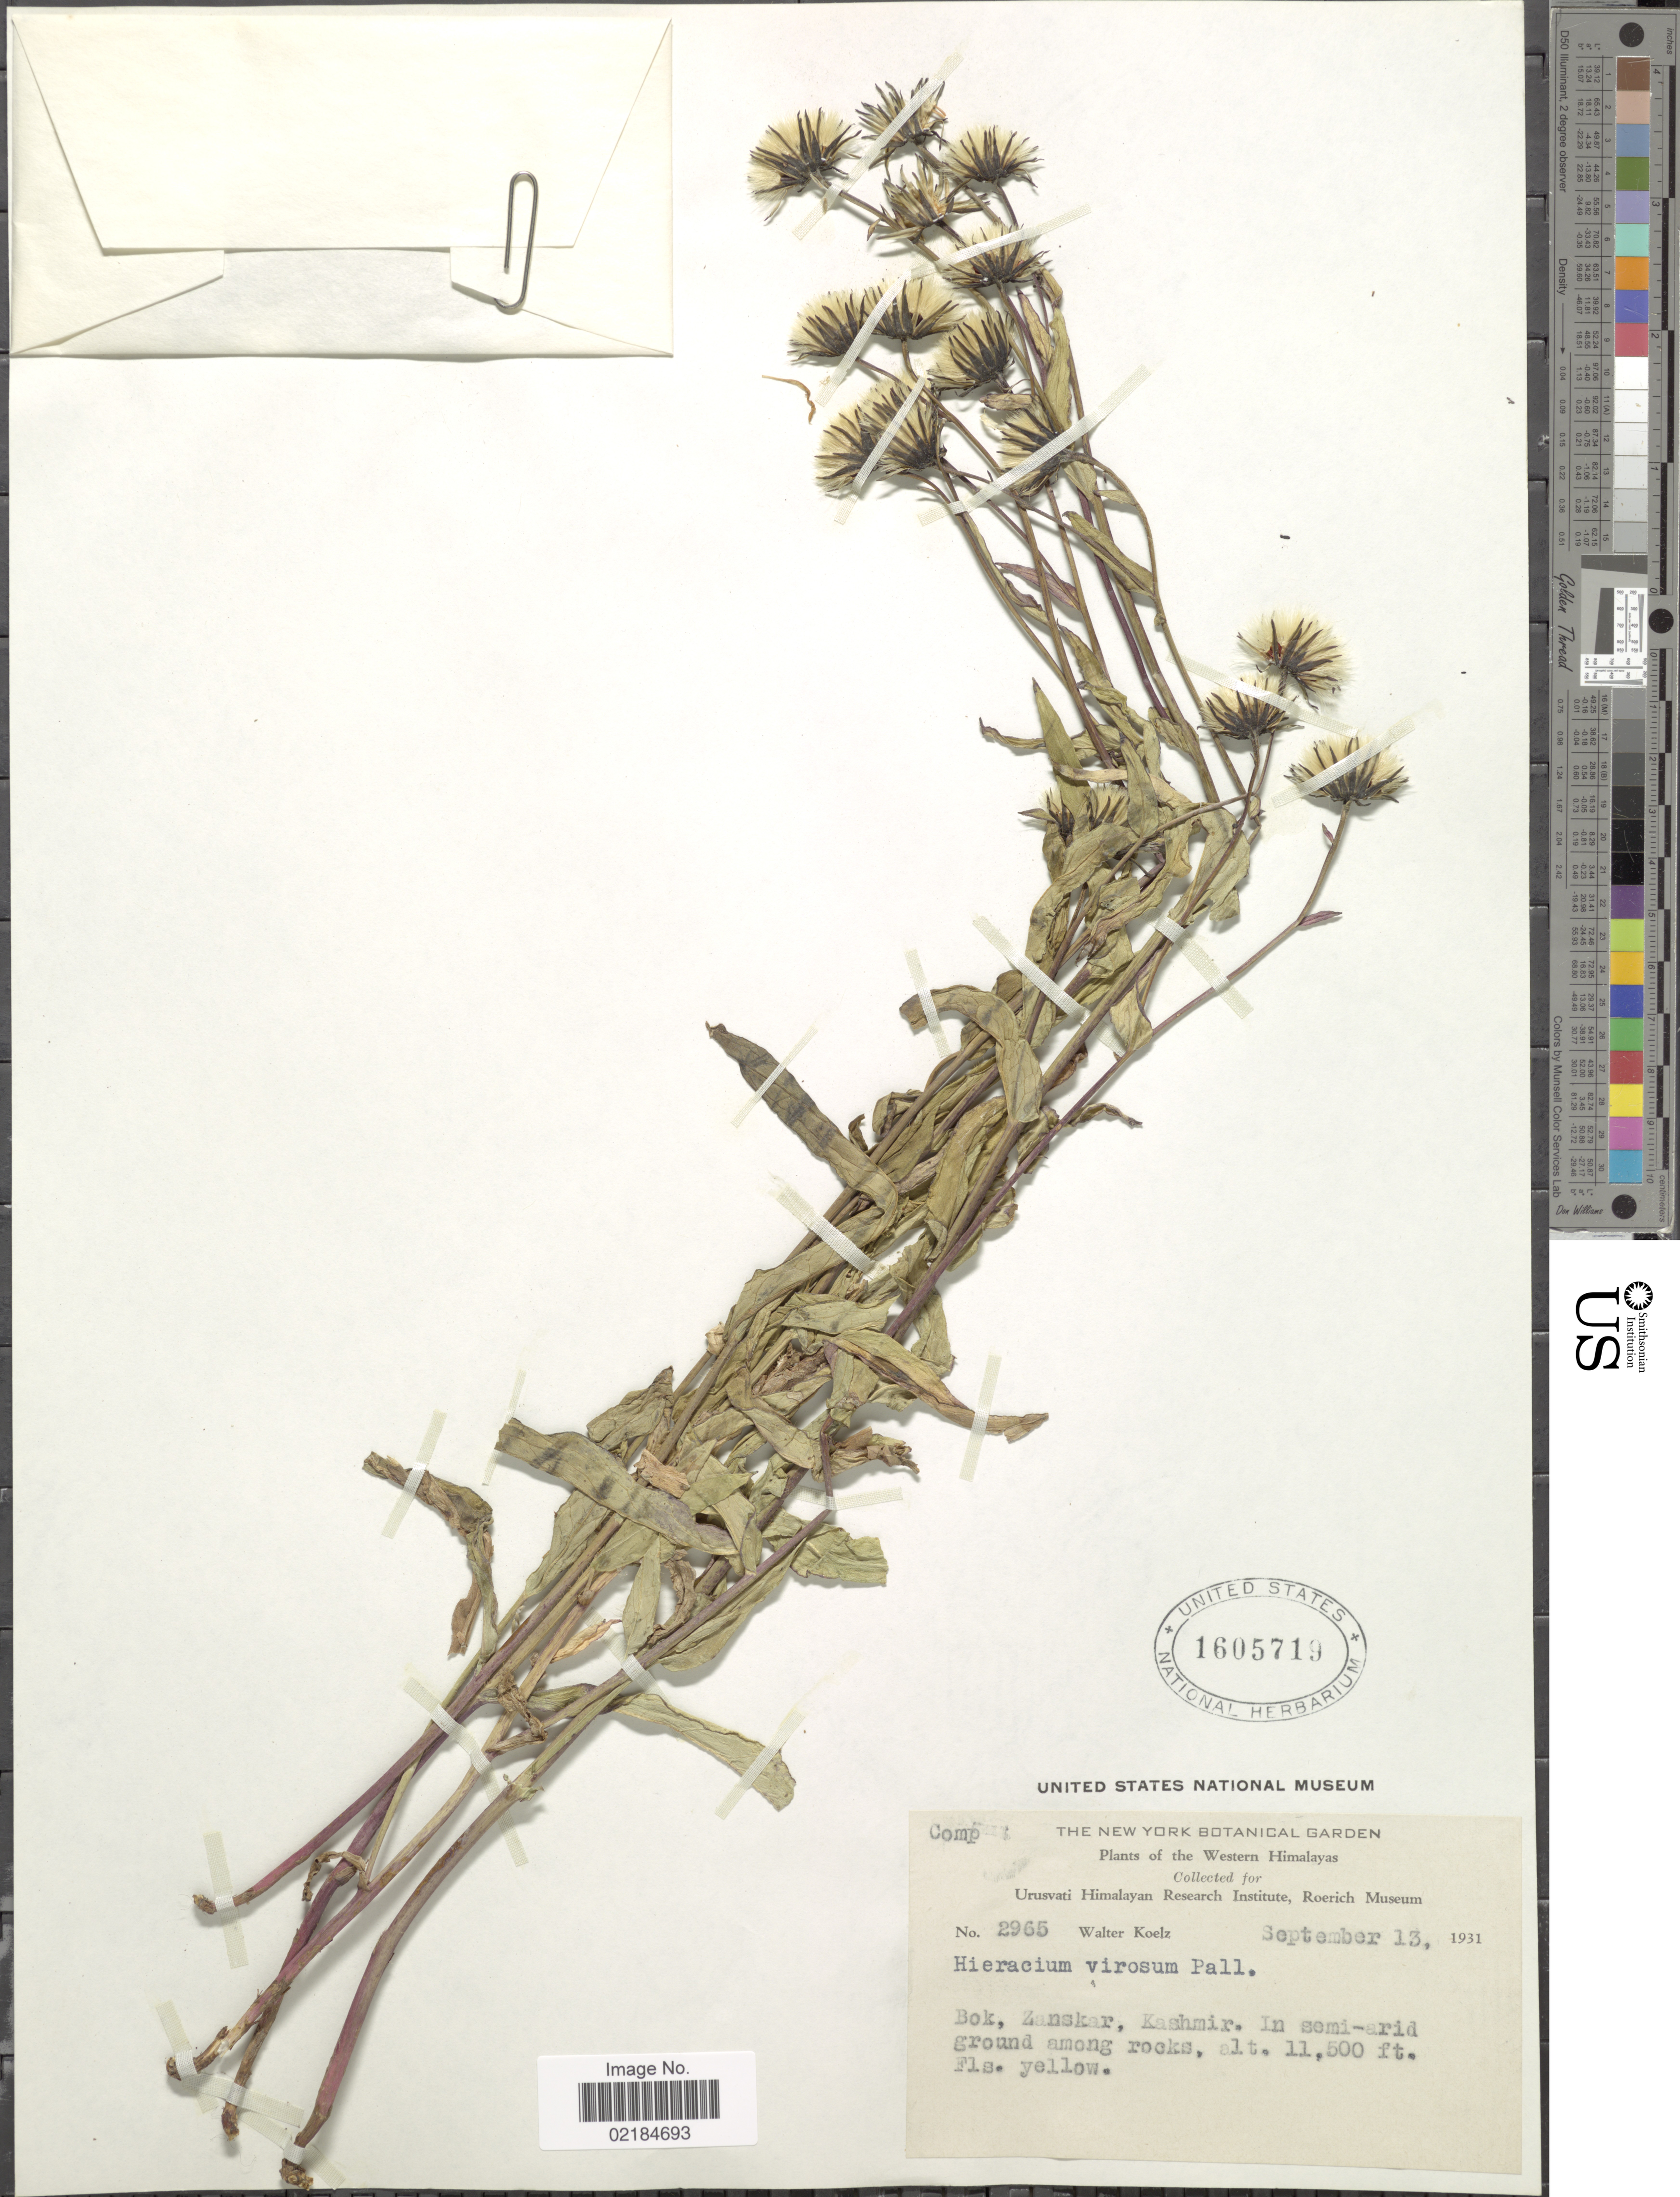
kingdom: Plantae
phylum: Tracheophyta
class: Magnoliopsida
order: Asterales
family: Asteraceae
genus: Hieracium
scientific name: Hieracium virosum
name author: Pall.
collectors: W. N. Koelz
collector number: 2965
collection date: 1931-09-13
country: India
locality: Western Himalaya, Bok. Zanskar, Kashmir, in semi-arid ground among rocks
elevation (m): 3505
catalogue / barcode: US 1605719